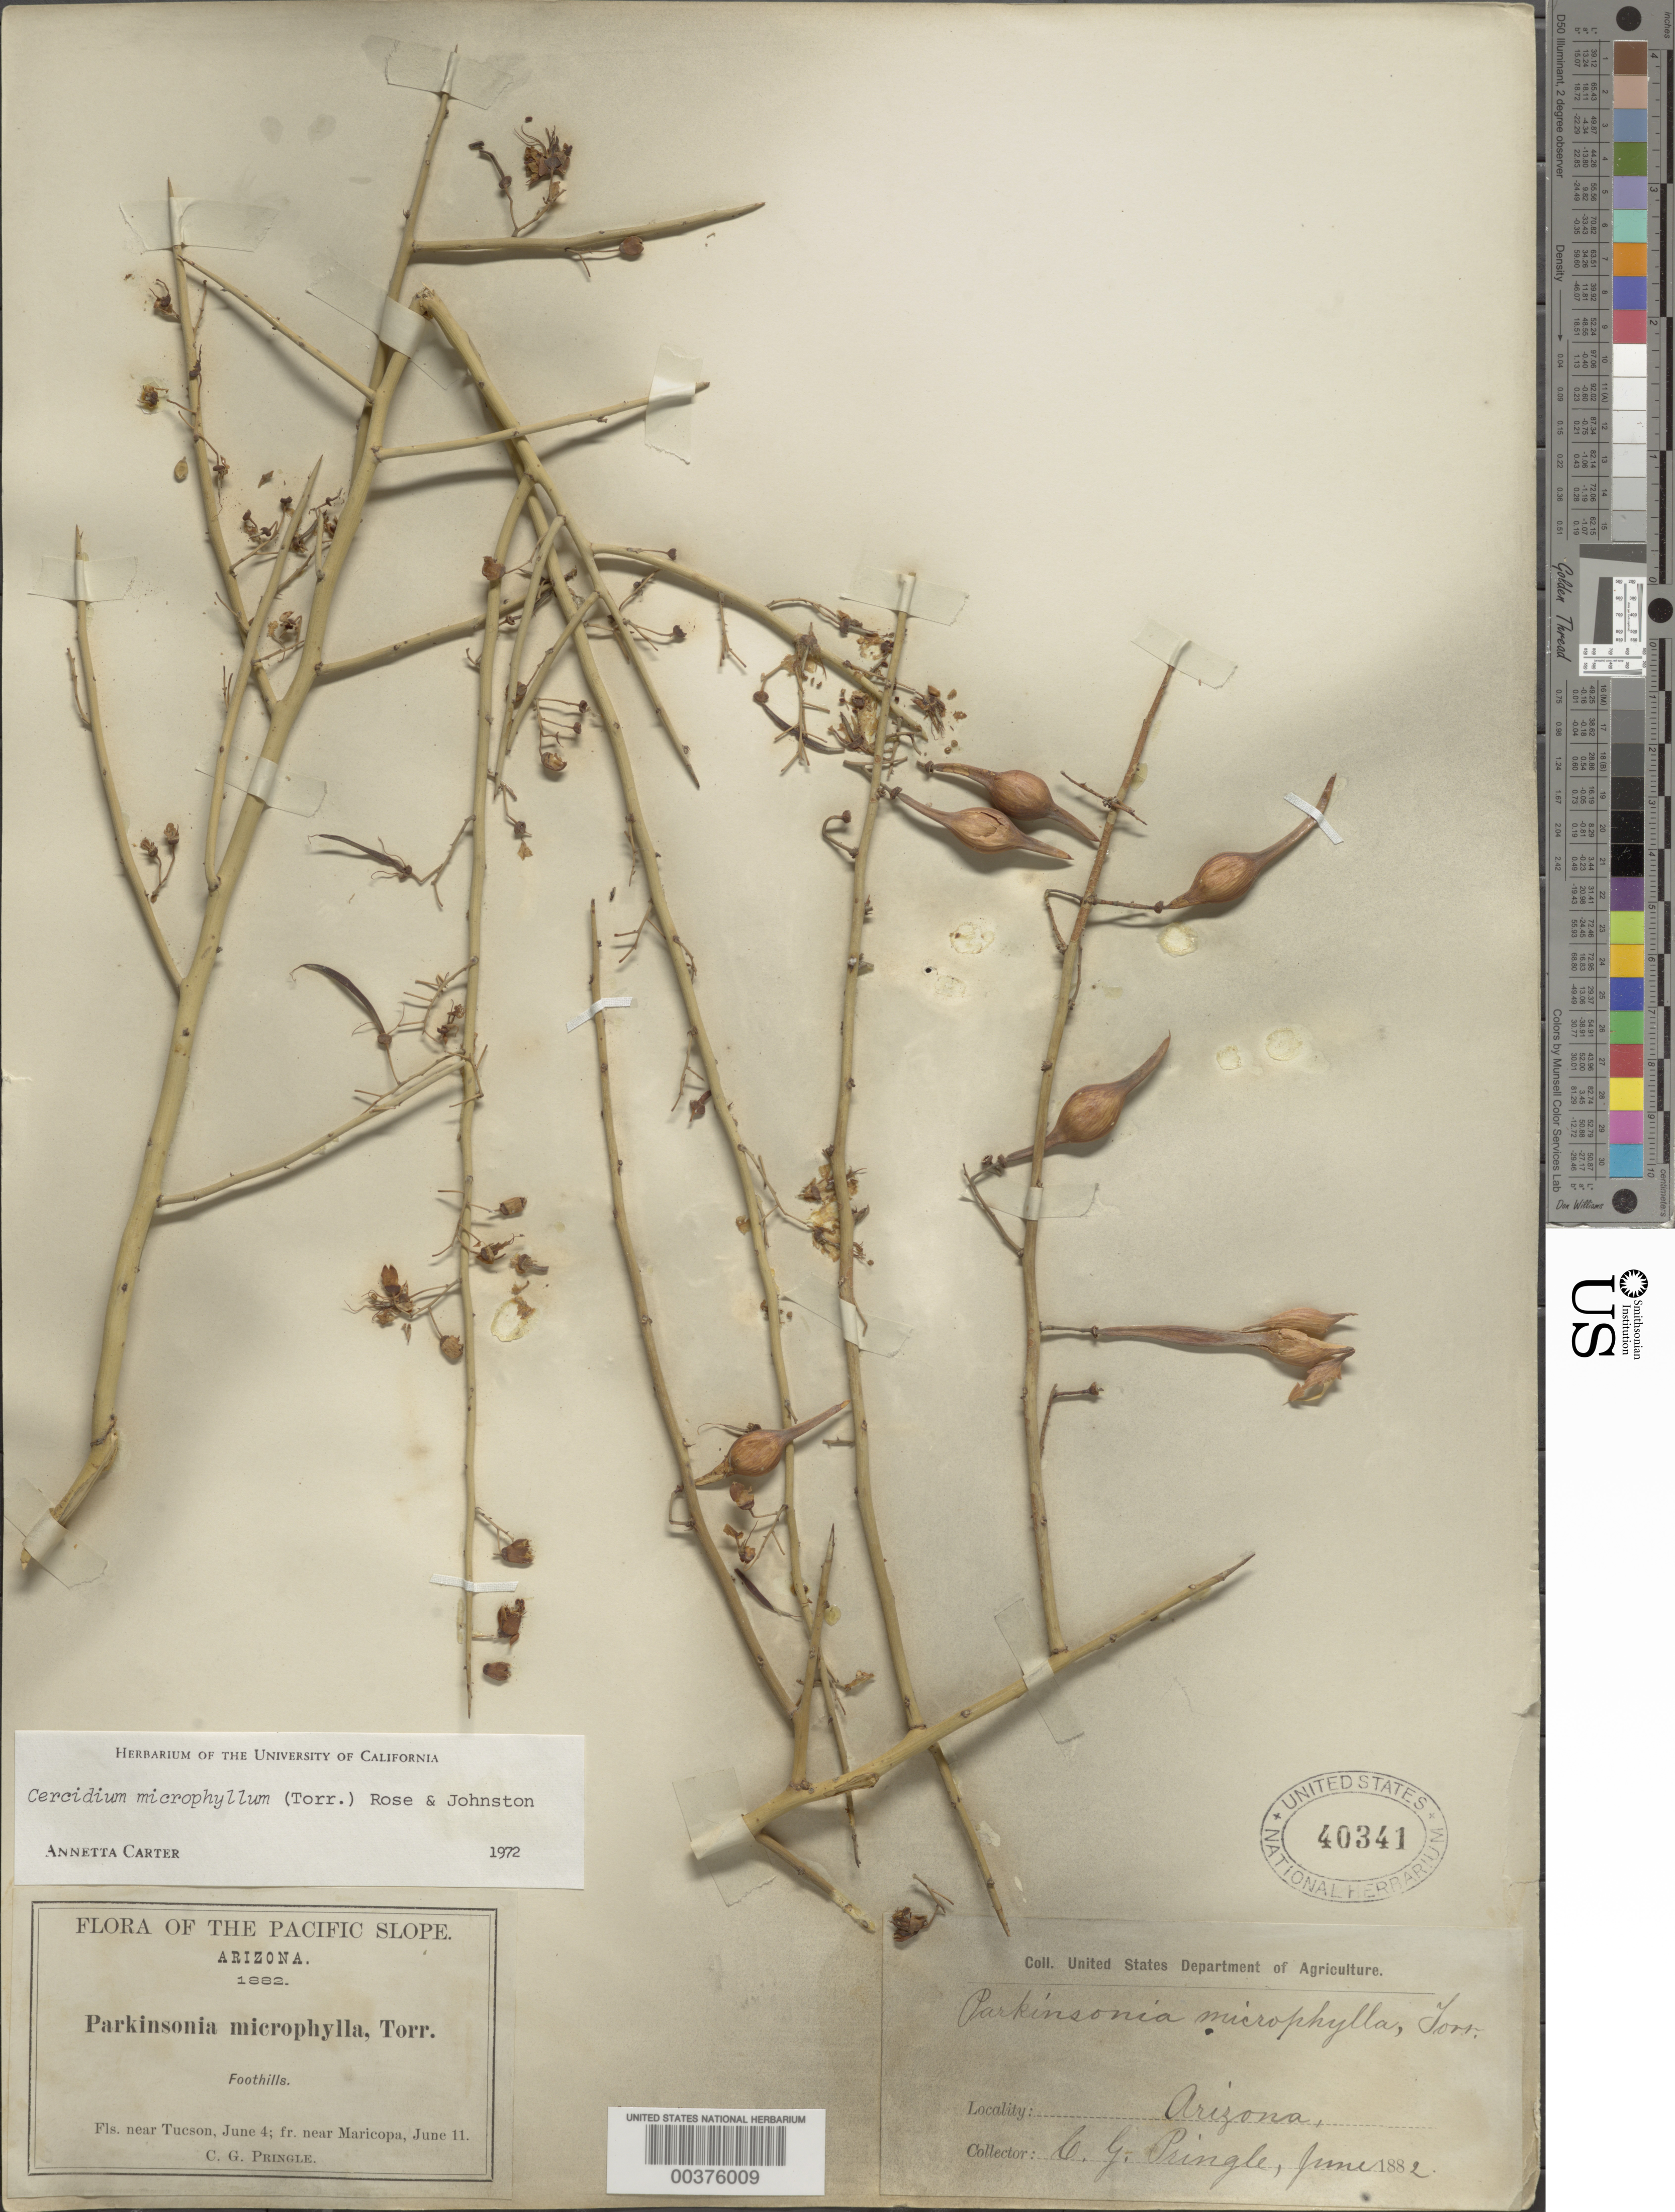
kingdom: Plantae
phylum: Tracheophyta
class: Magnoliopsida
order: Fabales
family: Fabaceae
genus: Parkinsonia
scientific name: Parkinsonia microphylla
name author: Torr.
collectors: C. G. Pringle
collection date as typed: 1882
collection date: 1882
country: United States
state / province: Arizona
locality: Near tucson; near maricopa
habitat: Foothills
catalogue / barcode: US 40341